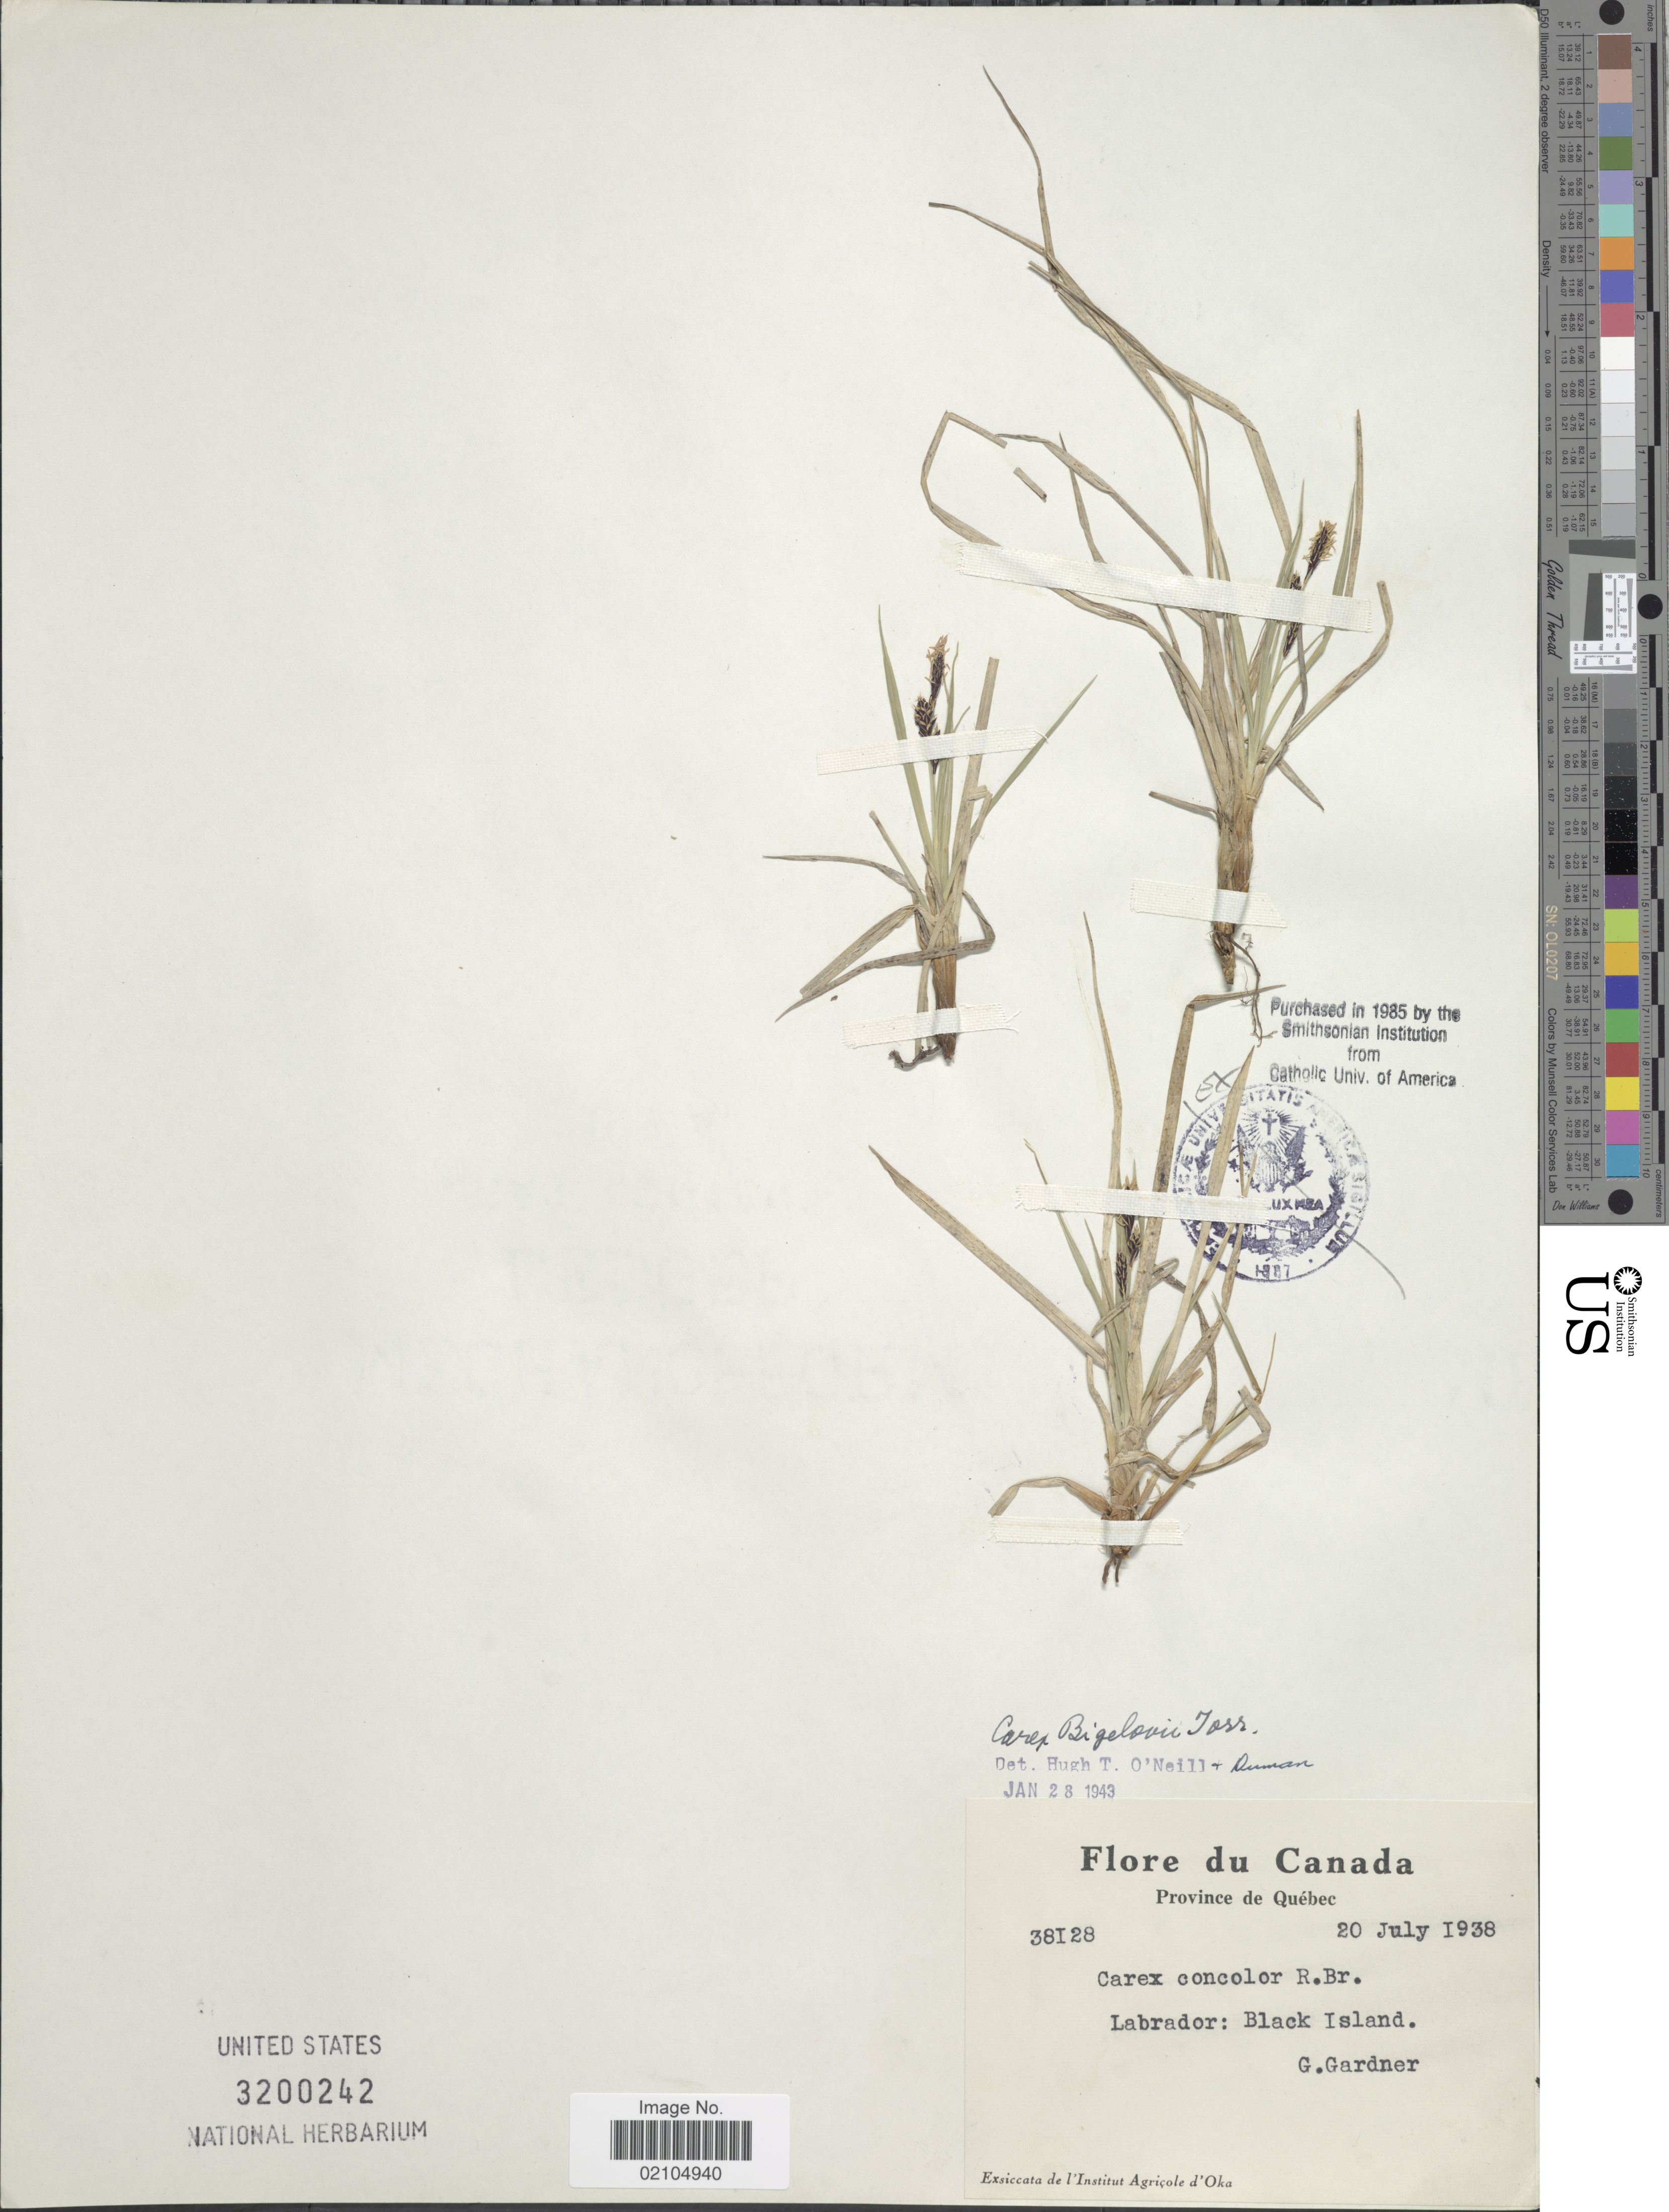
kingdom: Plantae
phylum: Tracheophyta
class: Liliopsida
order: Poales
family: Cyperaceae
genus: Carex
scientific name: Carex bigelowii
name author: Torr. ex Schwein.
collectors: G. Gardner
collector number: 38128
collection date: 1938-07-20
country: Canada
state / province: Newfoundland and Labrador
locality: Quebec [unsure placement], Labrador: Black Island.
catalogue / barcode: US 3200242